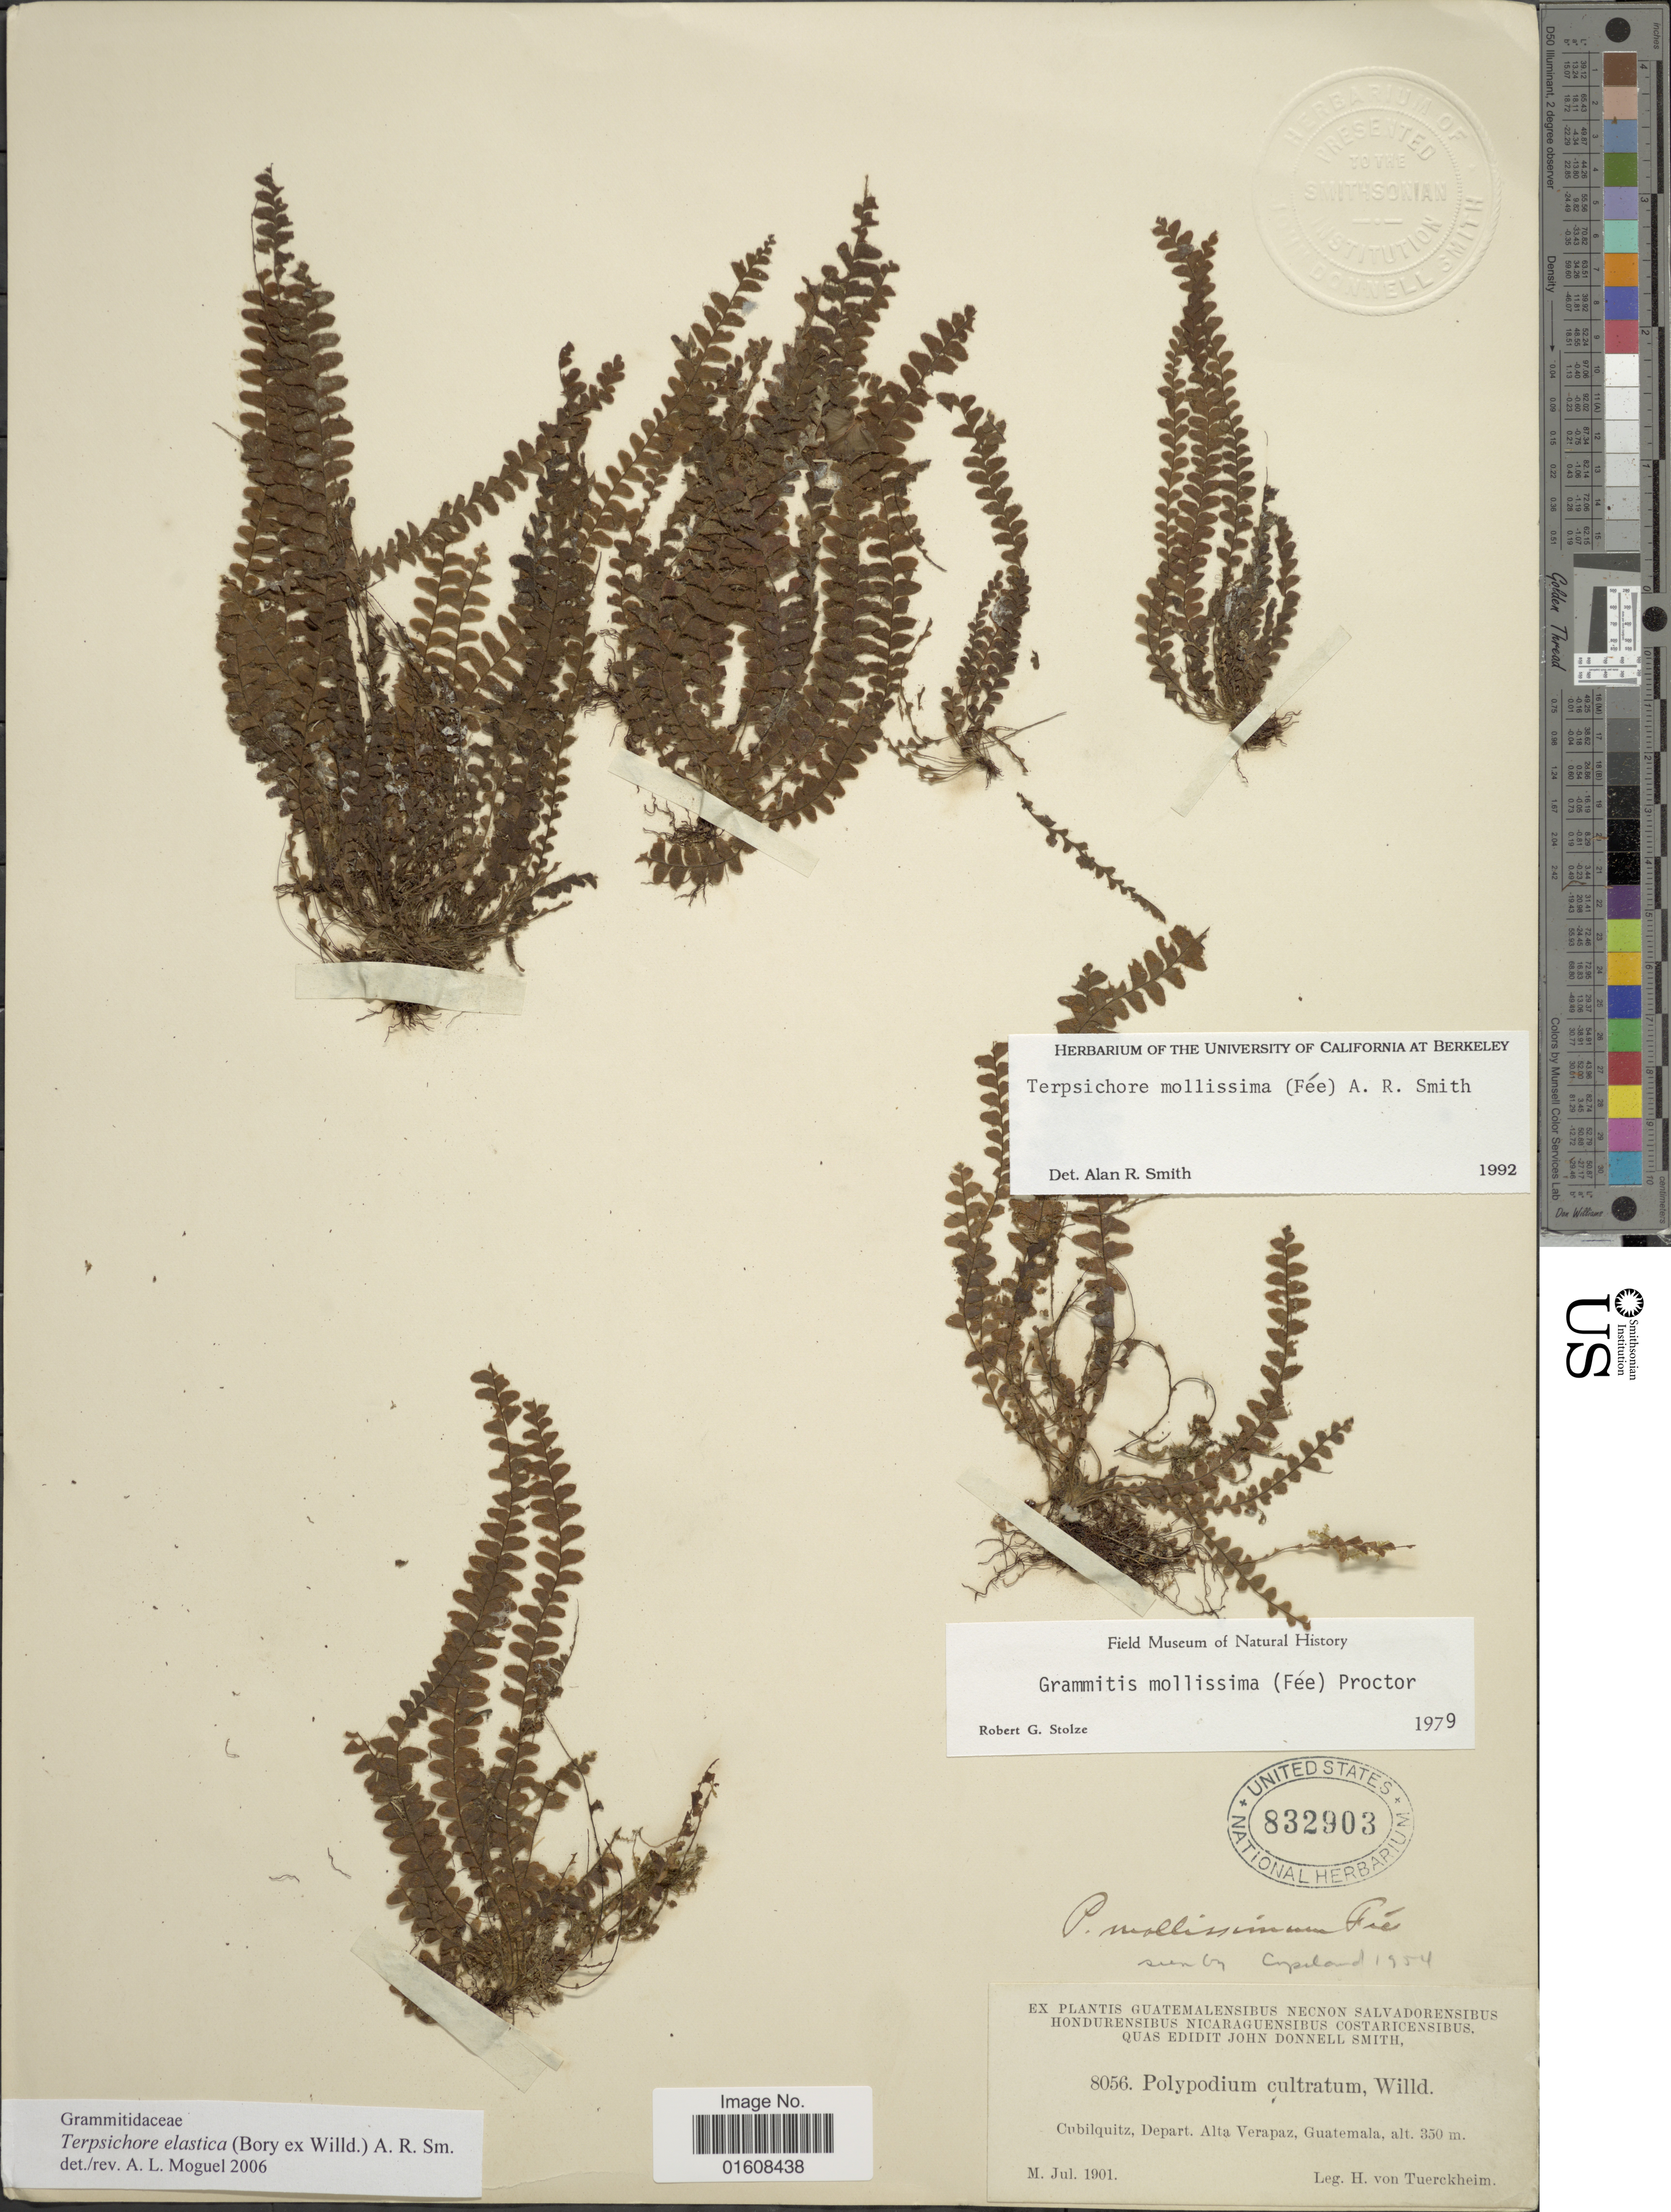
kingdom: Plantae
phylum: Tracheophyta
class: Polypodiopsida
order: Polypodiales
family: Polypodiaceae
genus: Alansmia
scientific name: Alansmia elastica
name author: (Bory ex Willd.) Moguel & M. Kessler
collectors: H. von Türckheim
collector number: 8056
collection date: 1901-07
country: Guatemala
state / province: Alta Verapaz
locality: Cubilquitz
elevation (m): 350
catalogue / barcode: US 832903